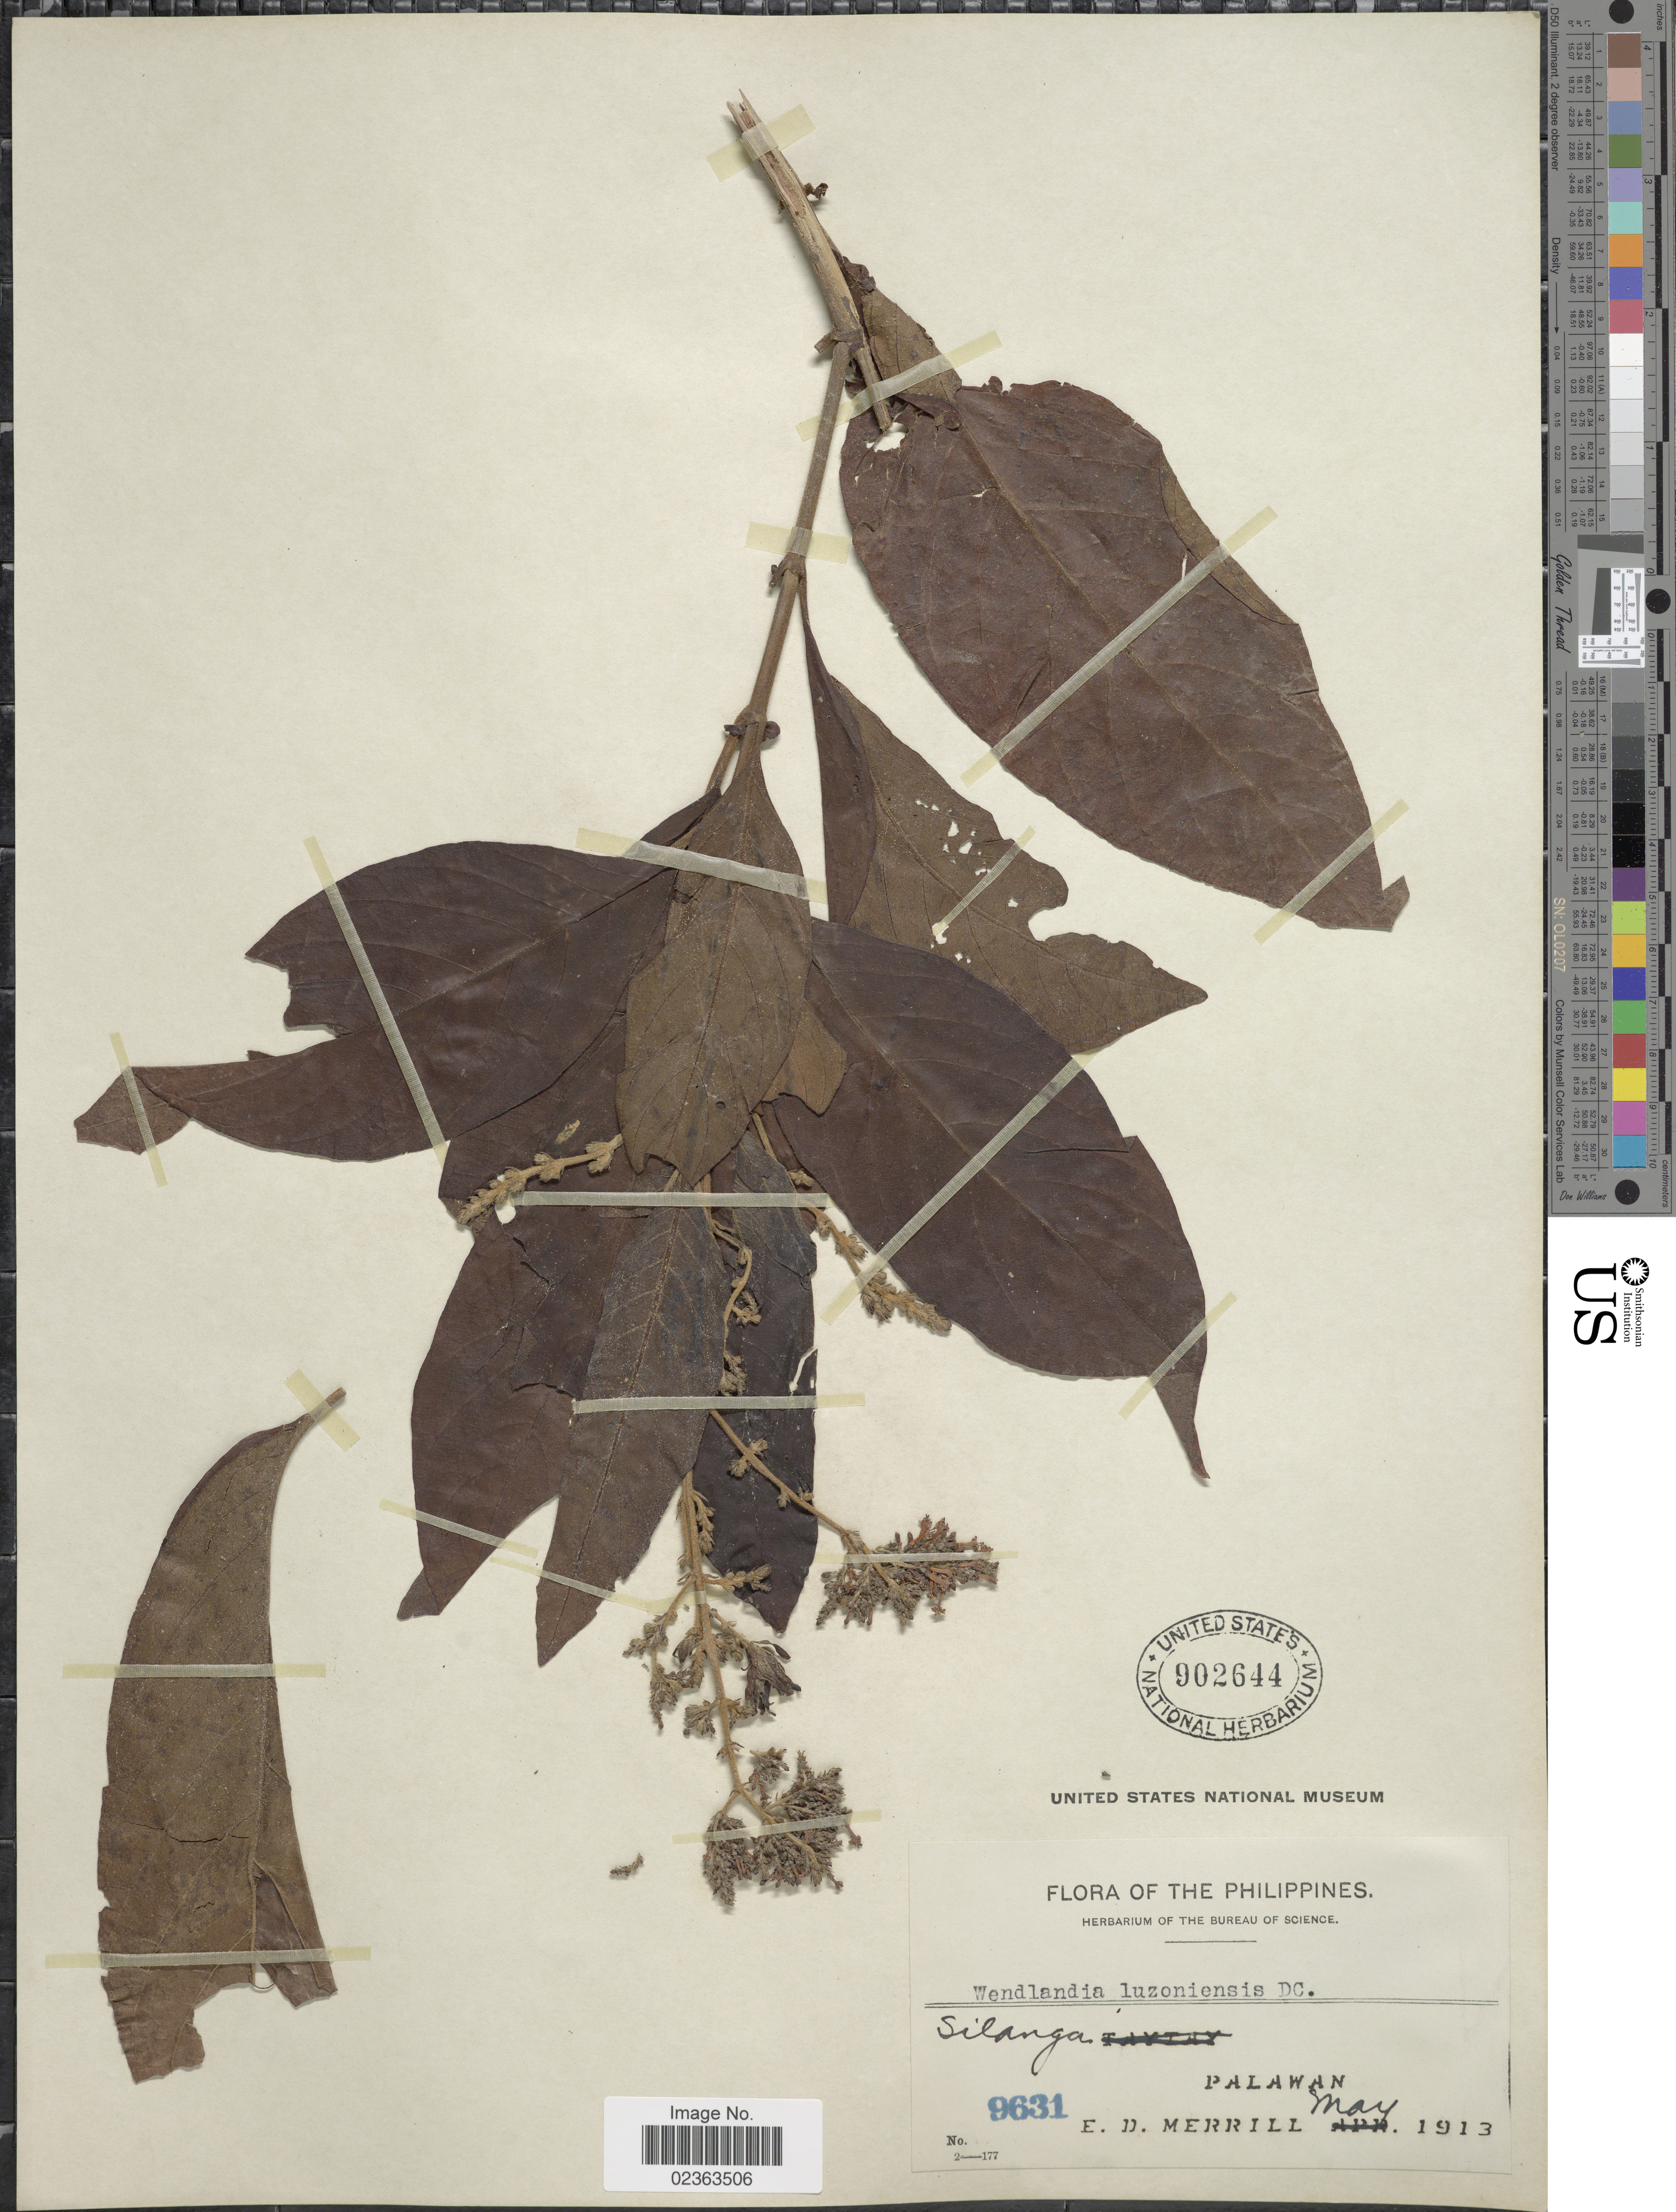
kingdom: Plantae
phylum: Tracheophyta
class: Magnoliopsida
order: Gentianales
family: Rubiaceae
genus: Wendlandia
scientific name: Wendlandia luzoniensis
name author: DC.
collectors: E. D. Merrill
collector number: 9631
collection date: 1913-05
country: Philippines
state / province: Mimaropa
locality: Silanga, Palawan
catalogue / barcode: US 902644